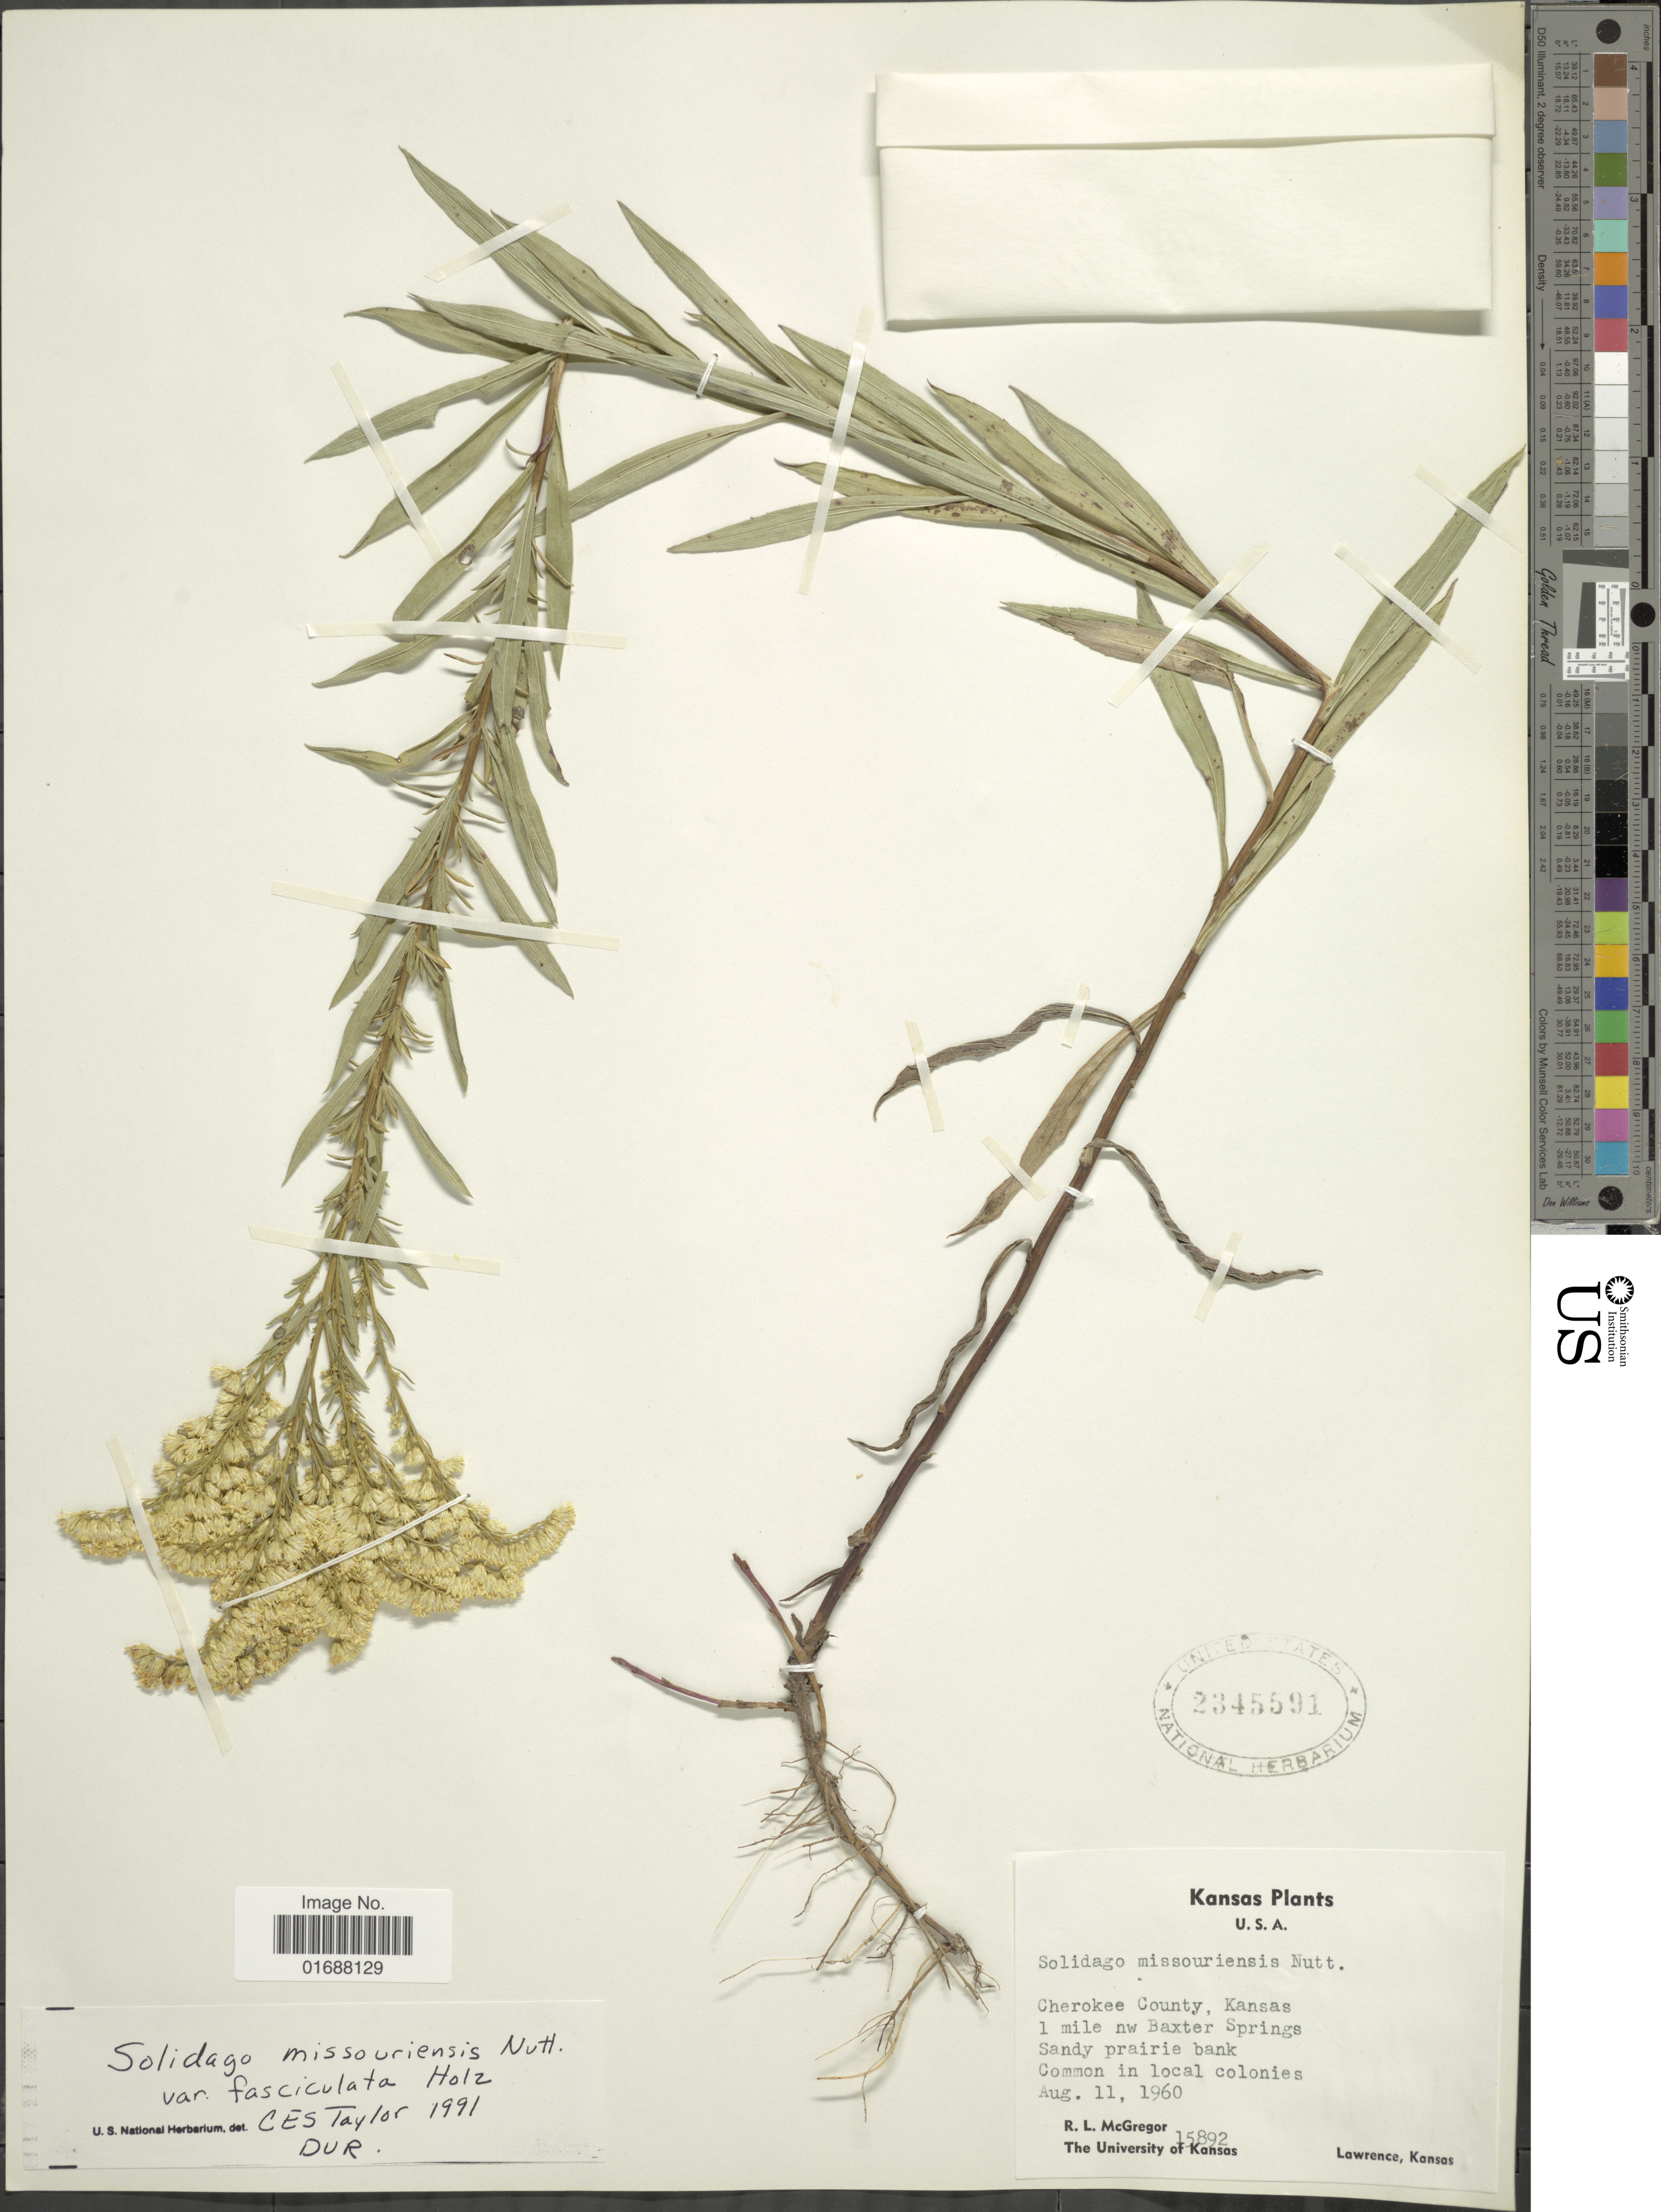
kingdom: Plantae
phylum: Tracheophyta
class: Magnoliopsida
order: Asterales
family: Asteraceae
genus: Solidago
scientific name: Solidago missouriensis var. fasciculata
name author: Holz.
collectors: R. McGregor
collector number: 15892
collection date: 1960-08-11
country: United States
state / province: Kansas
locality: Cherokee County, Kansas, 1 mile nw Baxter Springs.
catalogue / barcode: US 2345591